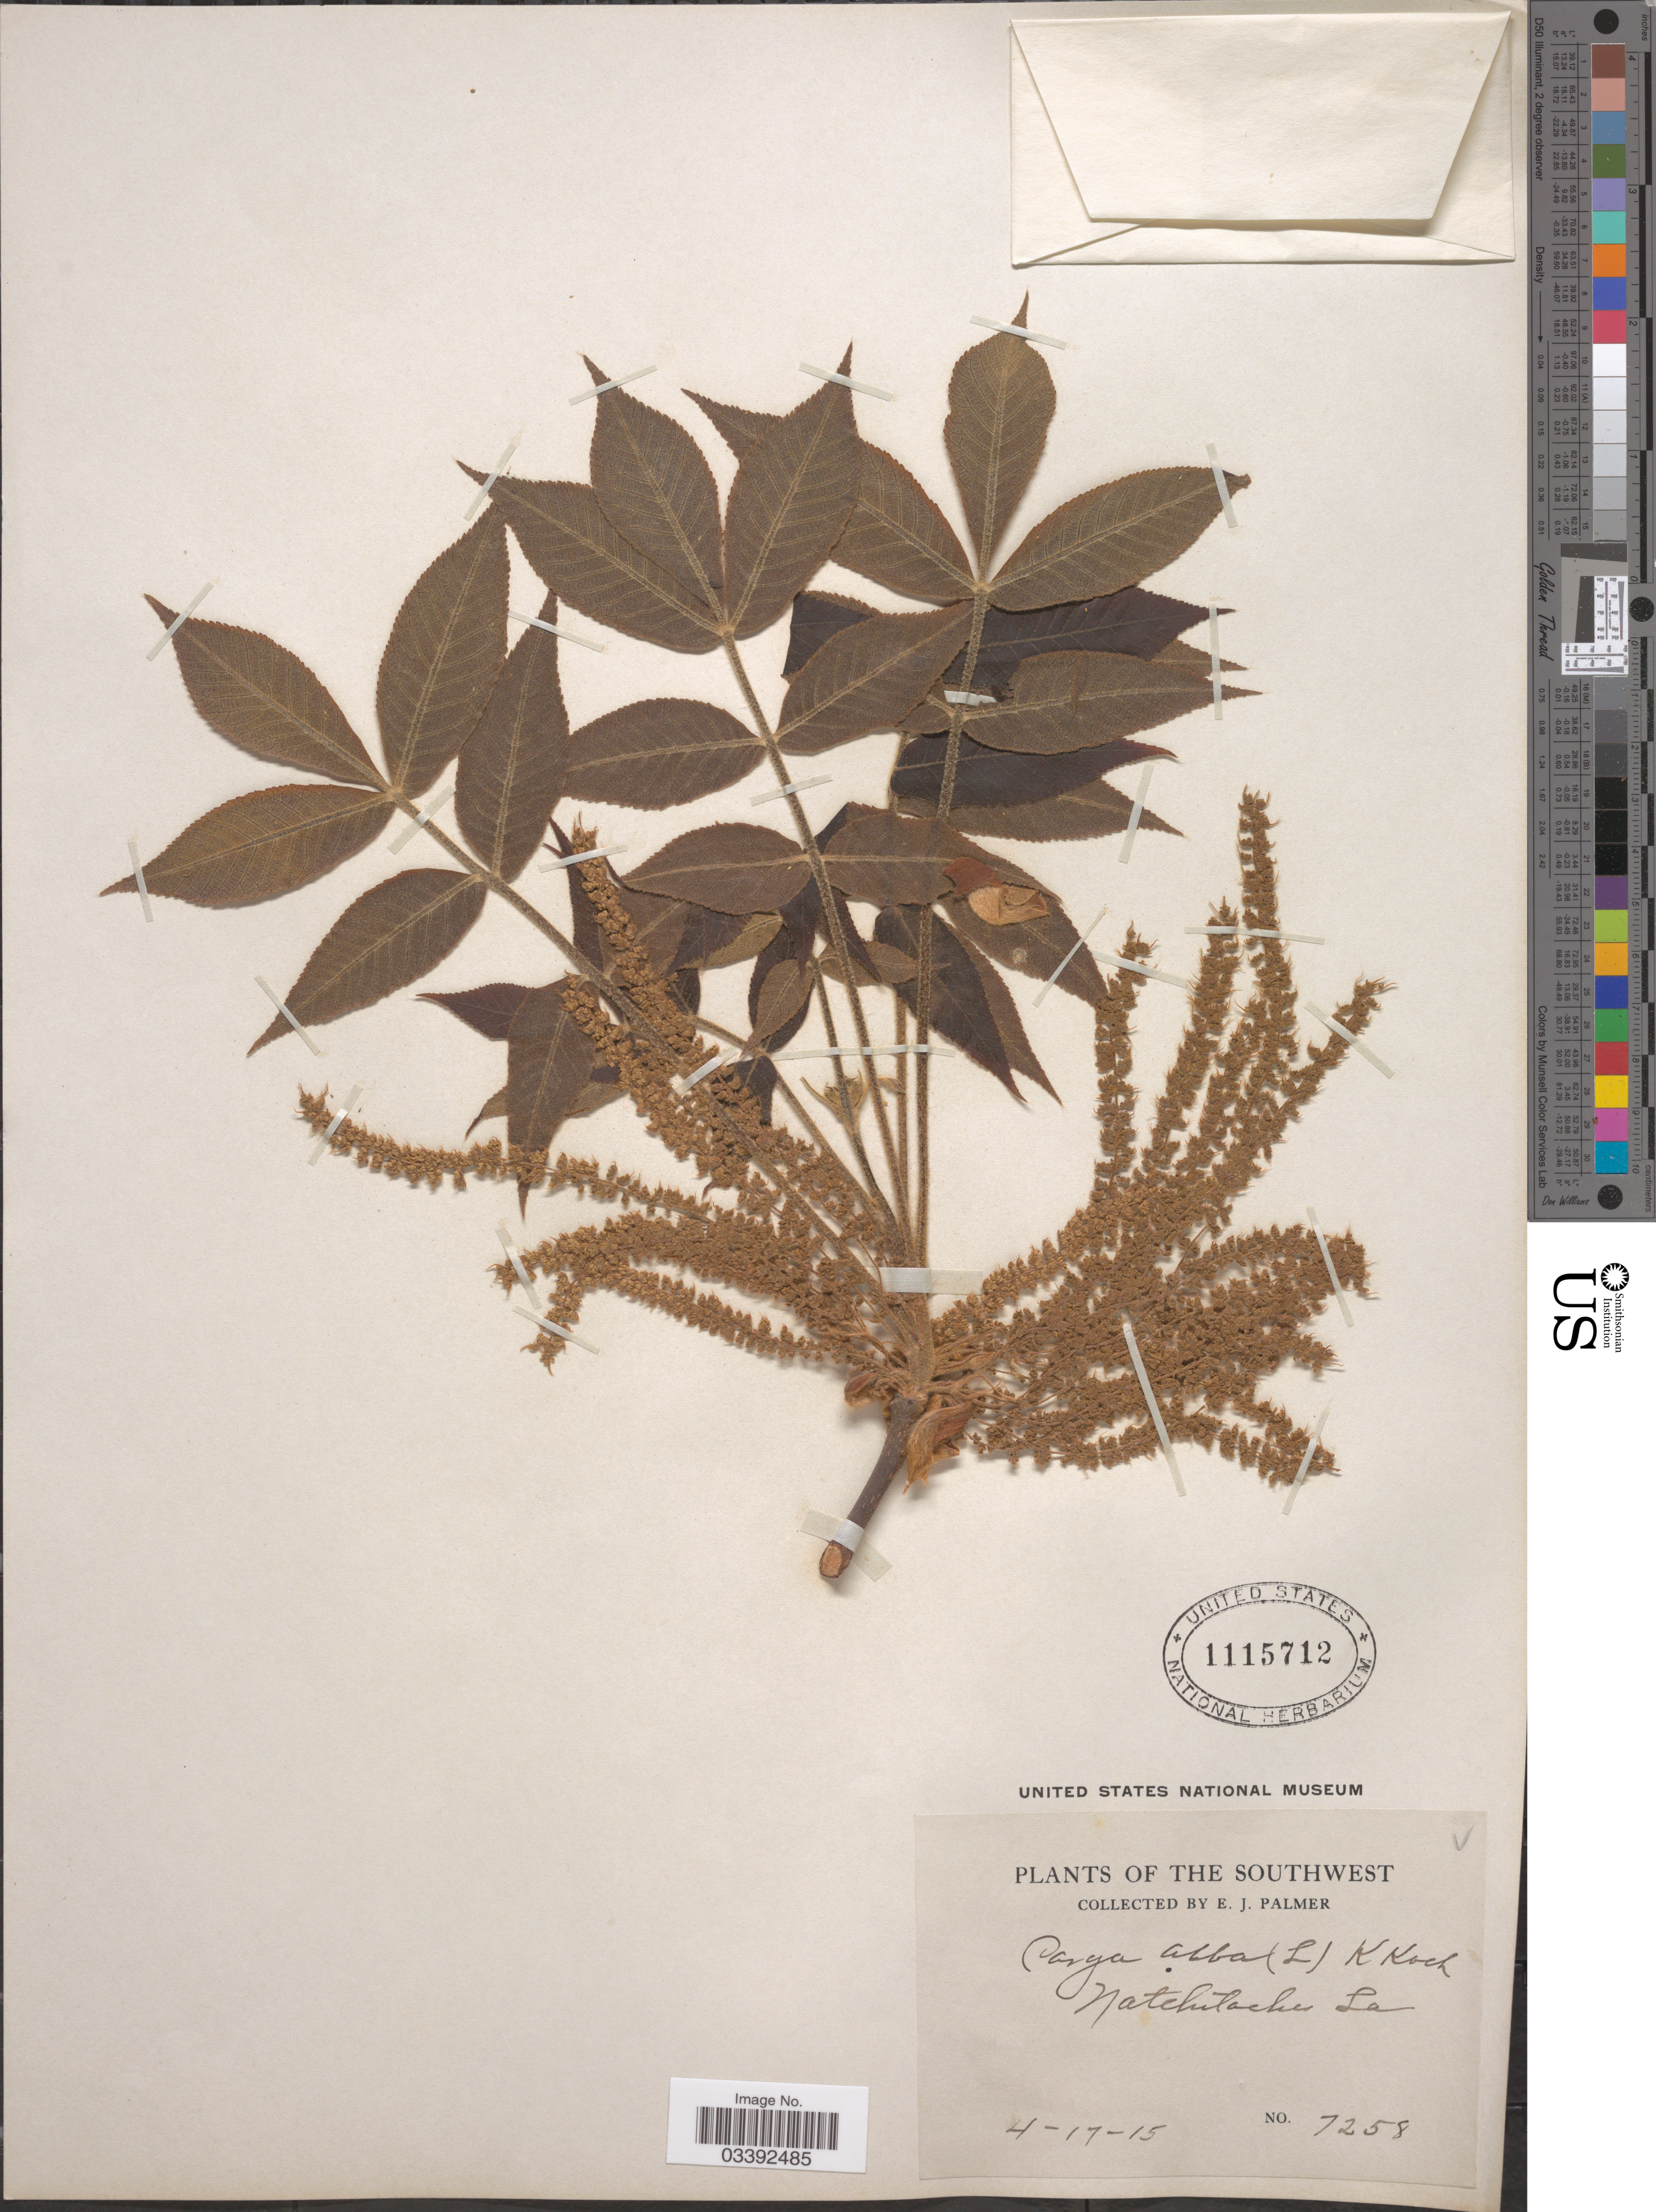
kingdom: Plantae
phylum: Tracheophyta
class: Magnoliopsida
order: Fagales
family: Juglandaceae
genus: Carya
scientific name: Carya tomentosa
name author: (Lam.) Nutt.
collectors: E. J. Palmer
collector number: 7258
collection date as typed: Transcribed d/m/y: 17/4/15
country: United States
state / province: Louisiana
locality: The Southwest. Natchitoches.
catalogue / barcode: US 1115712